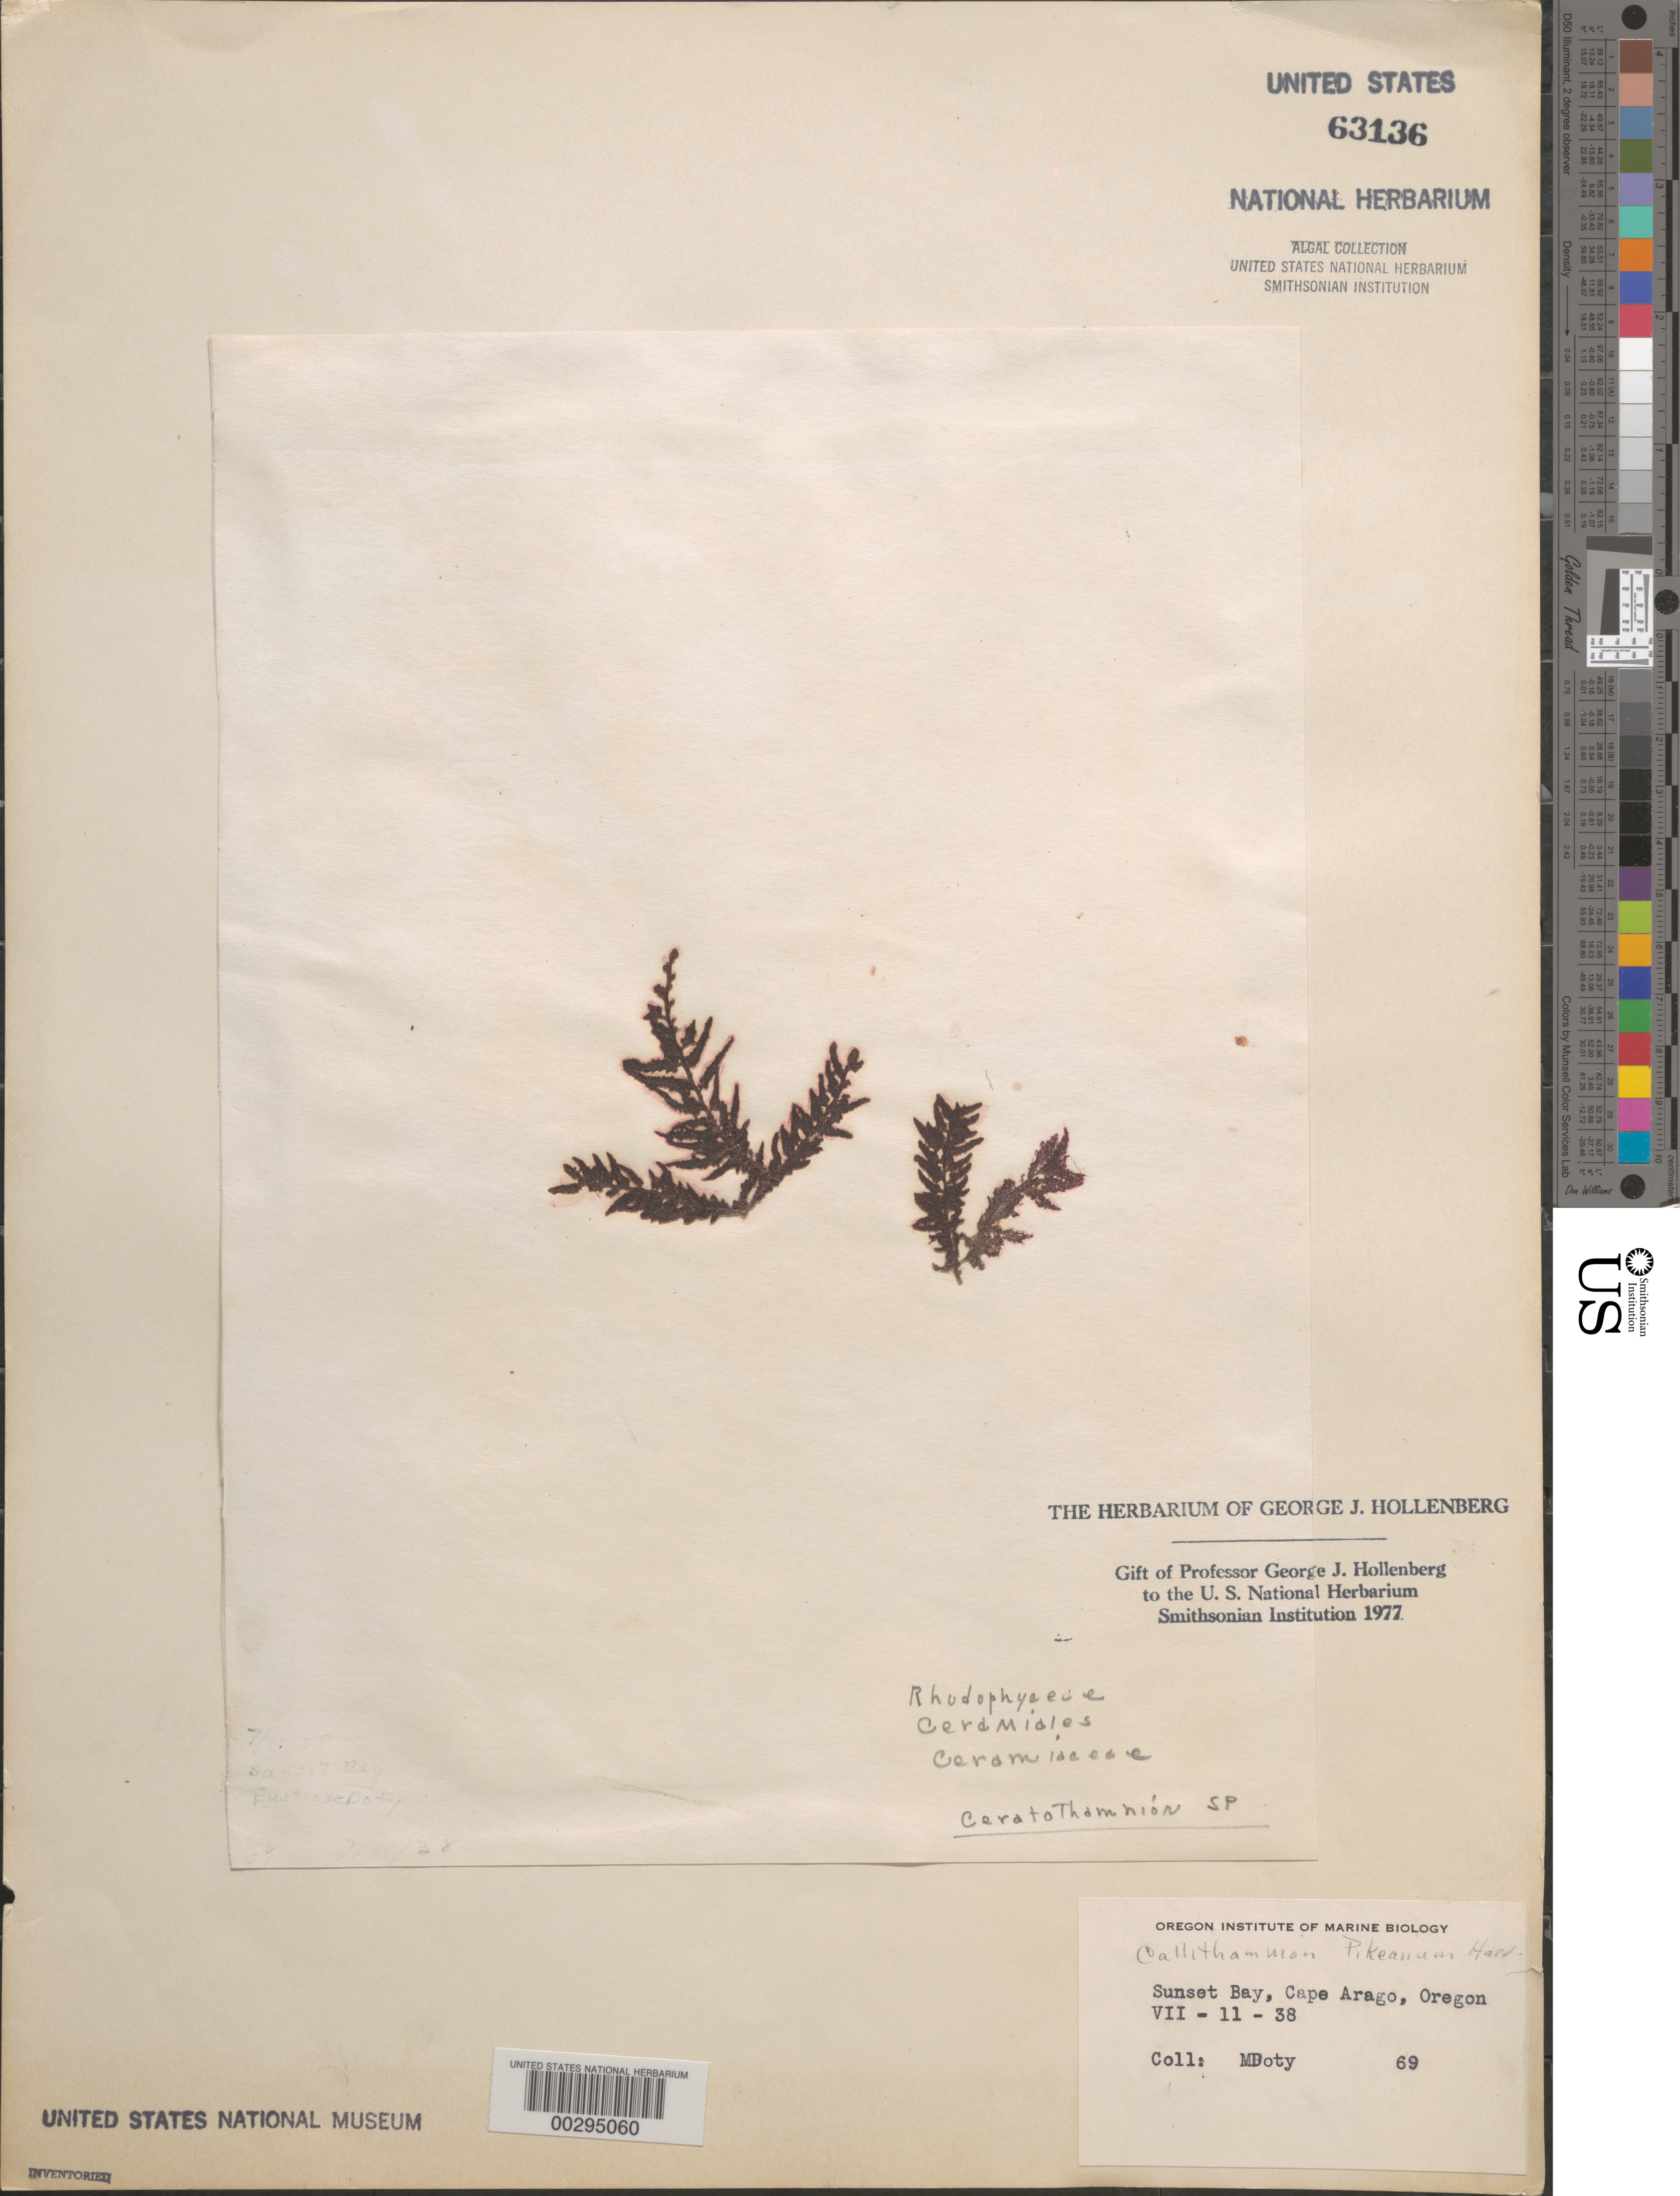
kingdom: Plantae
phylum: Rhodophyta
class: Florideophyceae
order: Ceramiales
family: Callithamniaceae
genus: Callithamnion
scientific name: Callithamnion pikeanum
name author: Harv.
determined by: Hollenberg, George J.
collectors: M. S. Doty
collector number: MSD 69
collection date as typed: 11 Jul 1938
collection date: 1938-07-11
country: United States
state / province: Oregon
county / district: Coos County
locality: Sunset Bay, Cape Arago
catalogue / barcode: US 63136